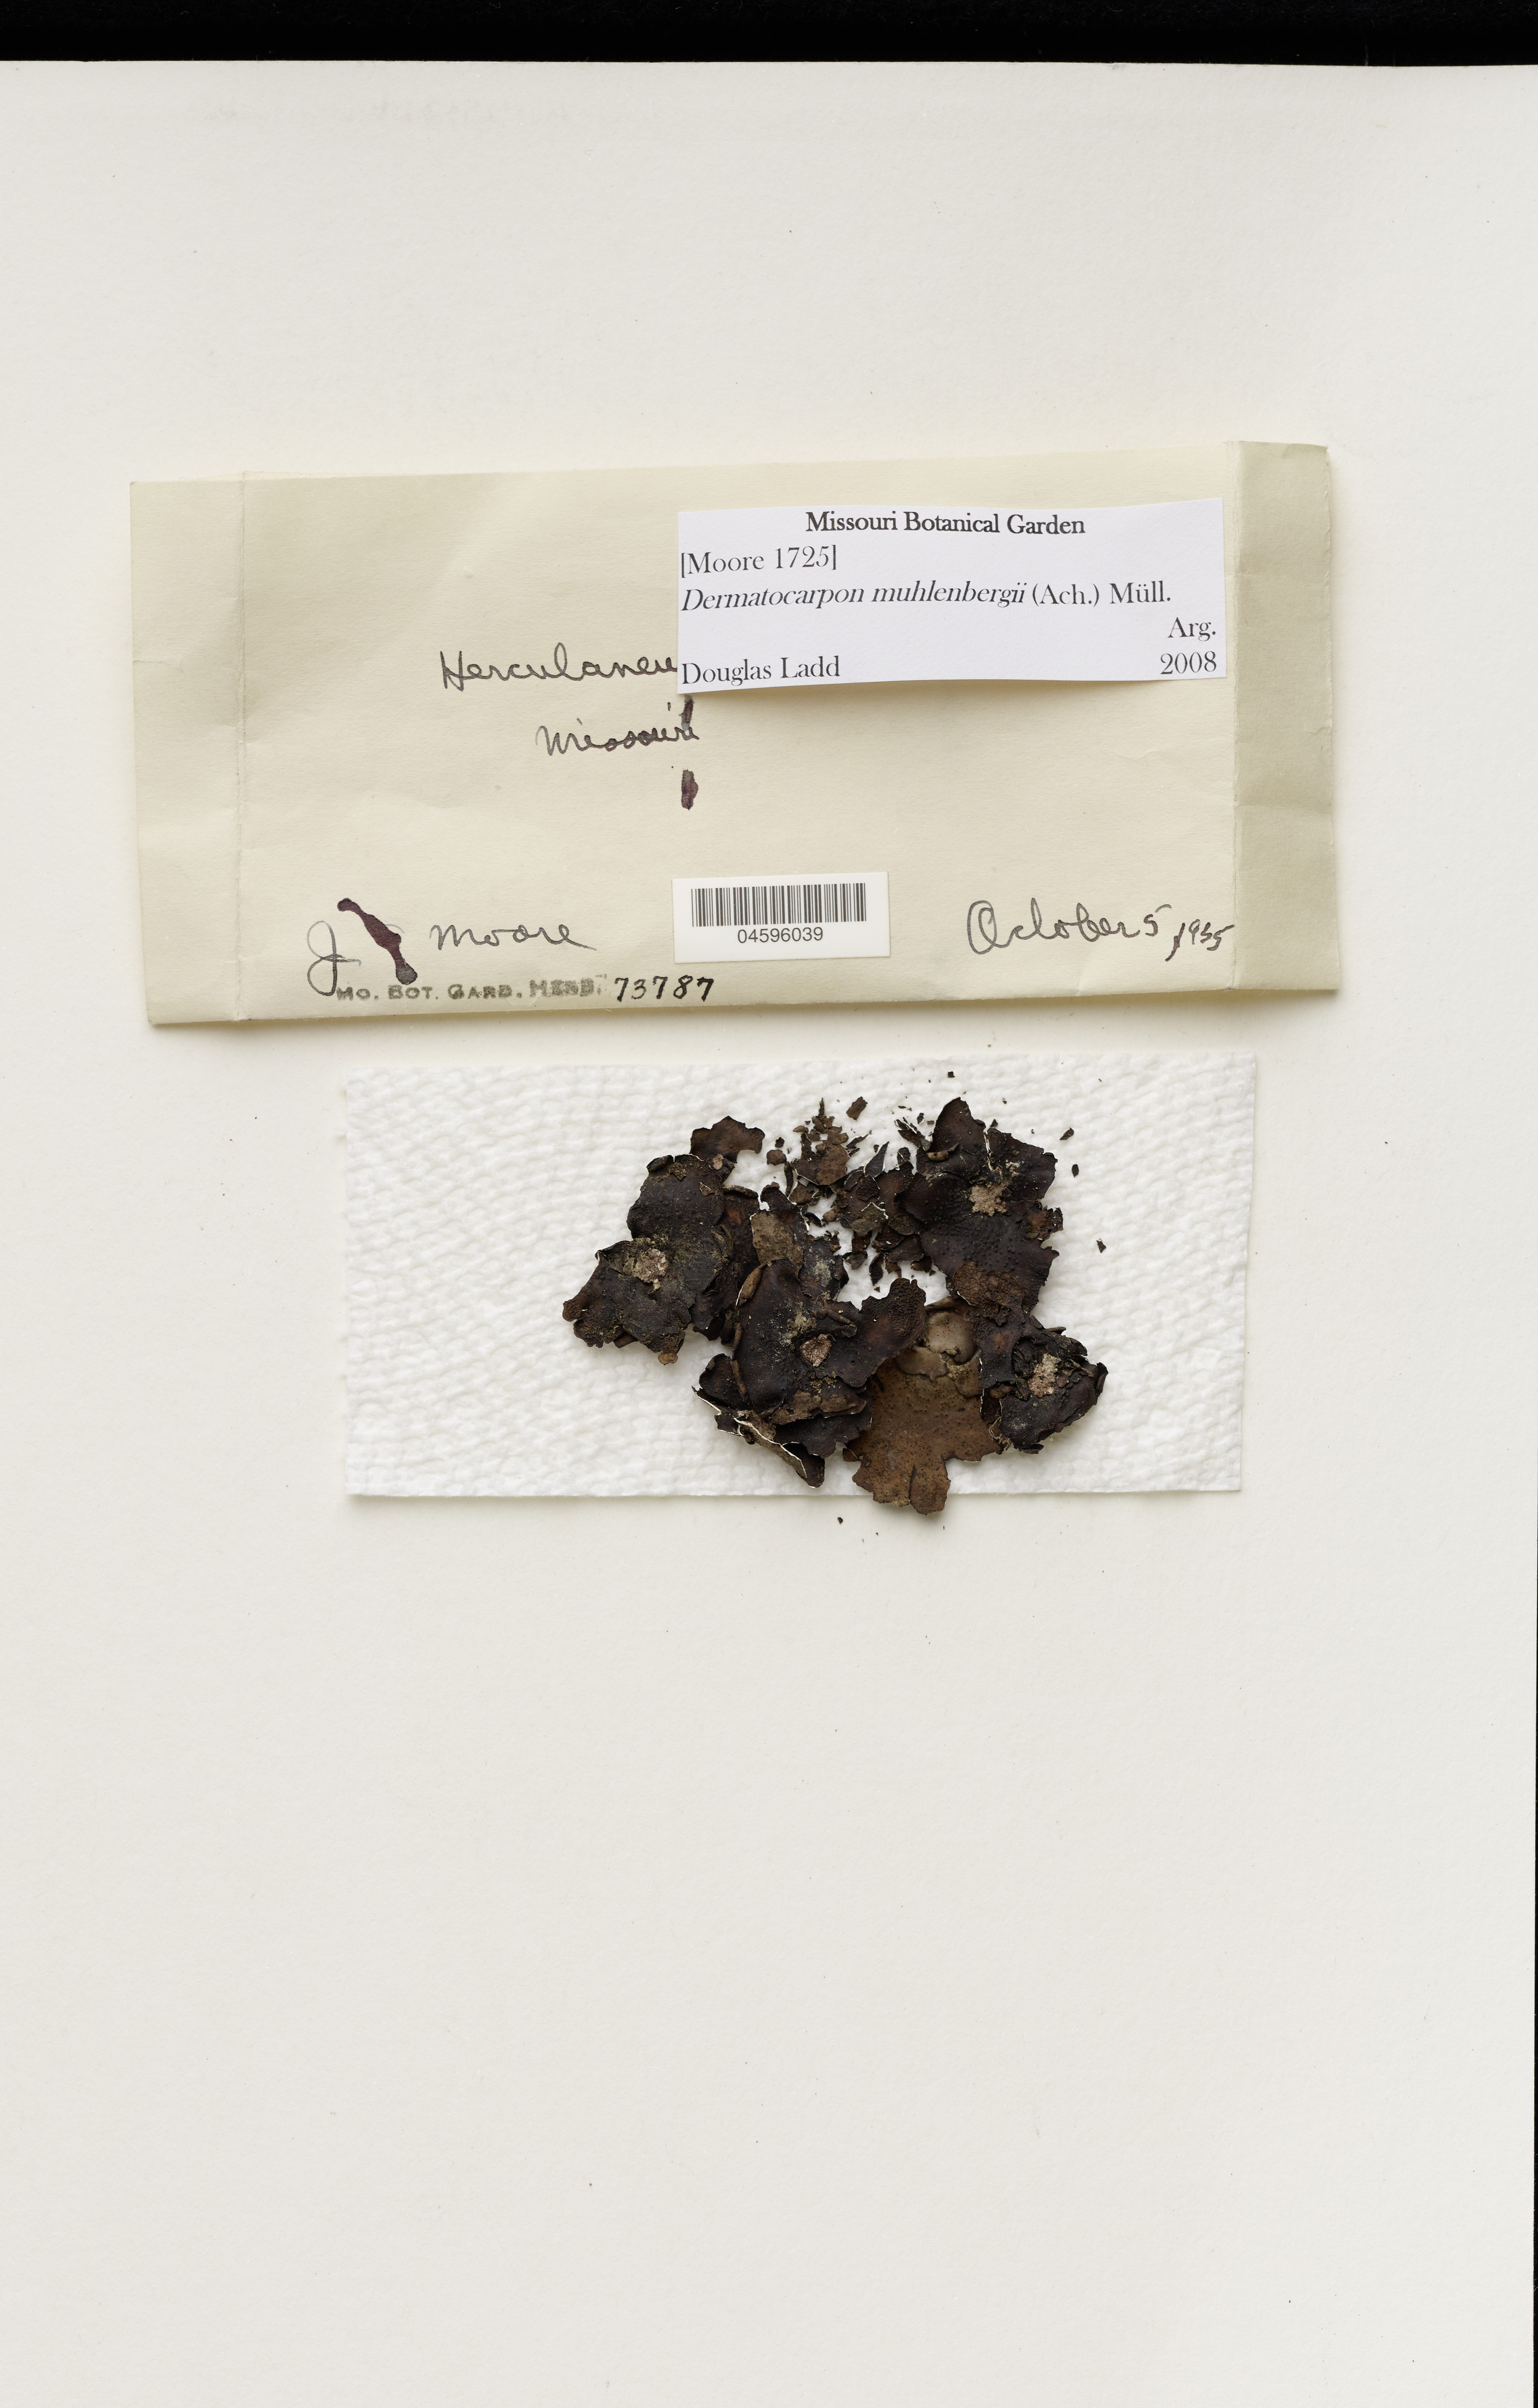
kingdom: Fungi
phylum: Ascomycota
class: Eurotiomycetes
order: Verrucariales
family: Verrucariaceae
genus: Dermatocarpon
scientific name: Dermatocarpon muhlenbergii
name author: (Ach.) Müll. Arg.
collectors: J. Moore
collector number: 73787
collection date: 1935-10-05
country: United States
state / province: Missouri